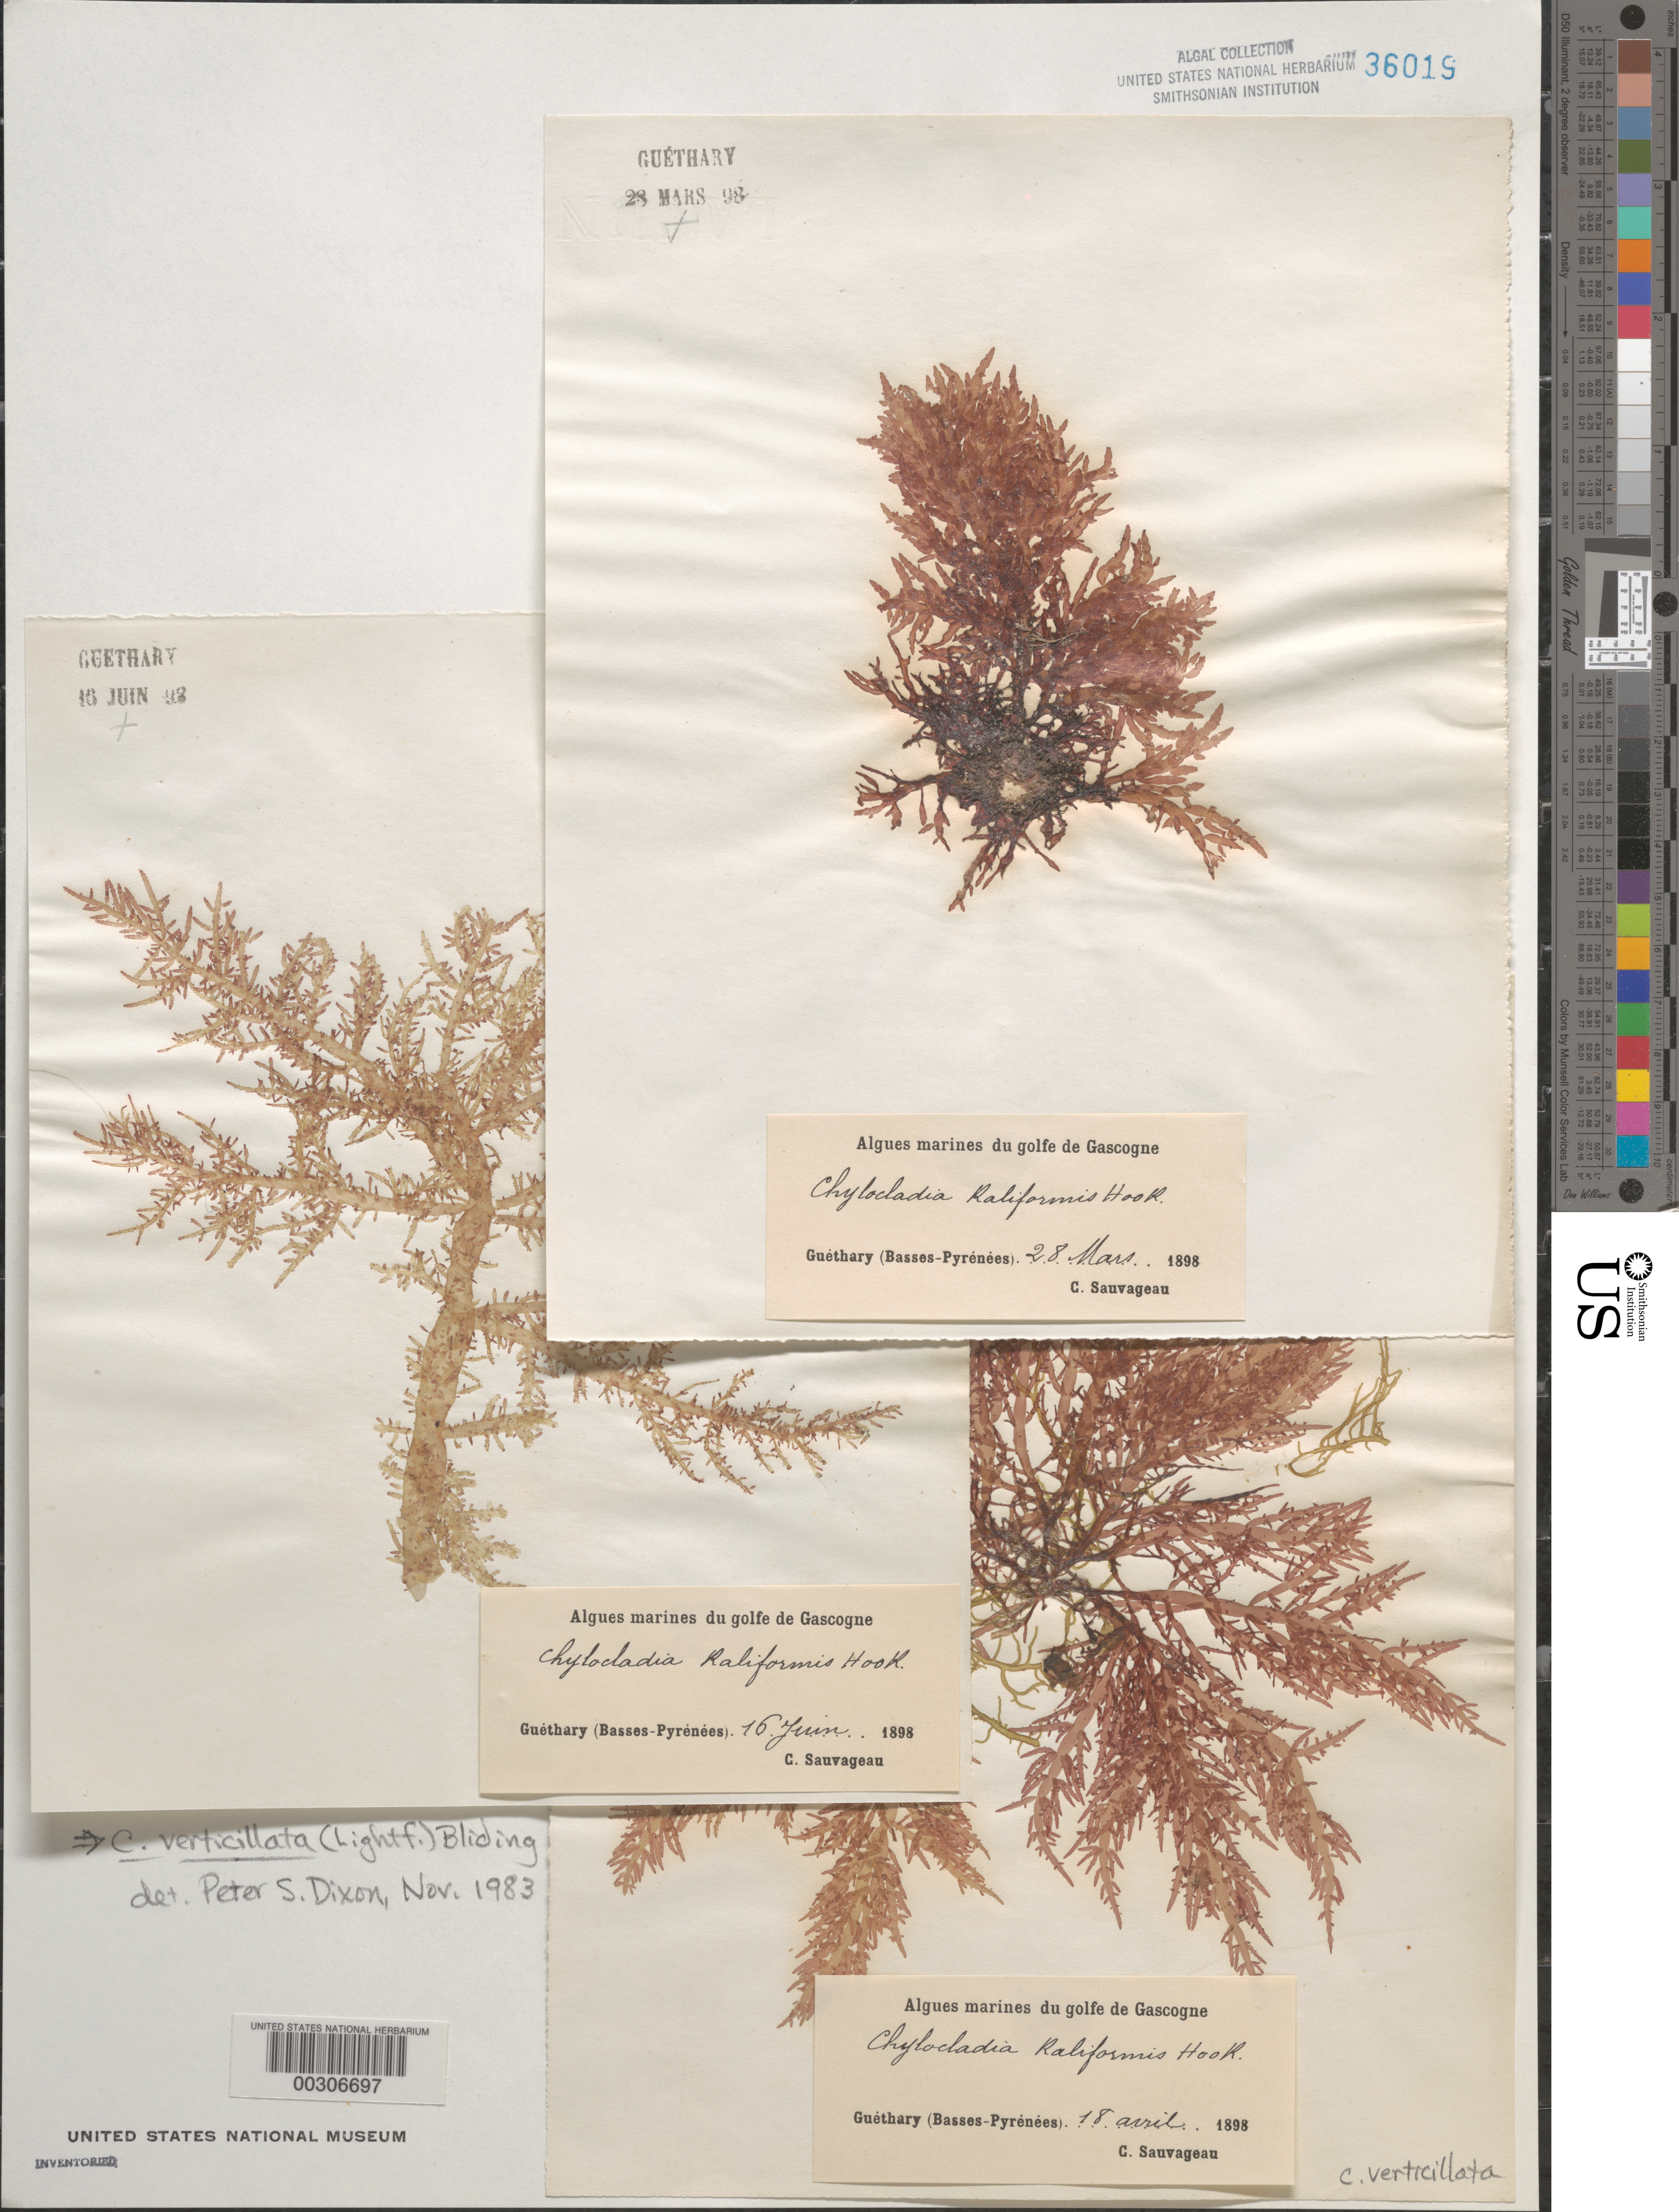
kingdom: Plantae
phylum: Rhodophyta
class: Florideophyceae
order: Rhodymeniales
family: Champiaceae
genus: Chylocladia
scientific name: Chylocladia verticillata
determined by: Dixon, P. S.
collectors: C. F. Sauvageau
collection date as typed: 28 Mar 1898 TO 16 Jun 1898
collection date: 1898-03-28/1898-06-16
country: France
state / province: Nouvelle-Aquitaine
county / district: Pyrénées-Atlantiques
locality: Guethary, Bay of Biscay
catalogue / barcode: US 36019